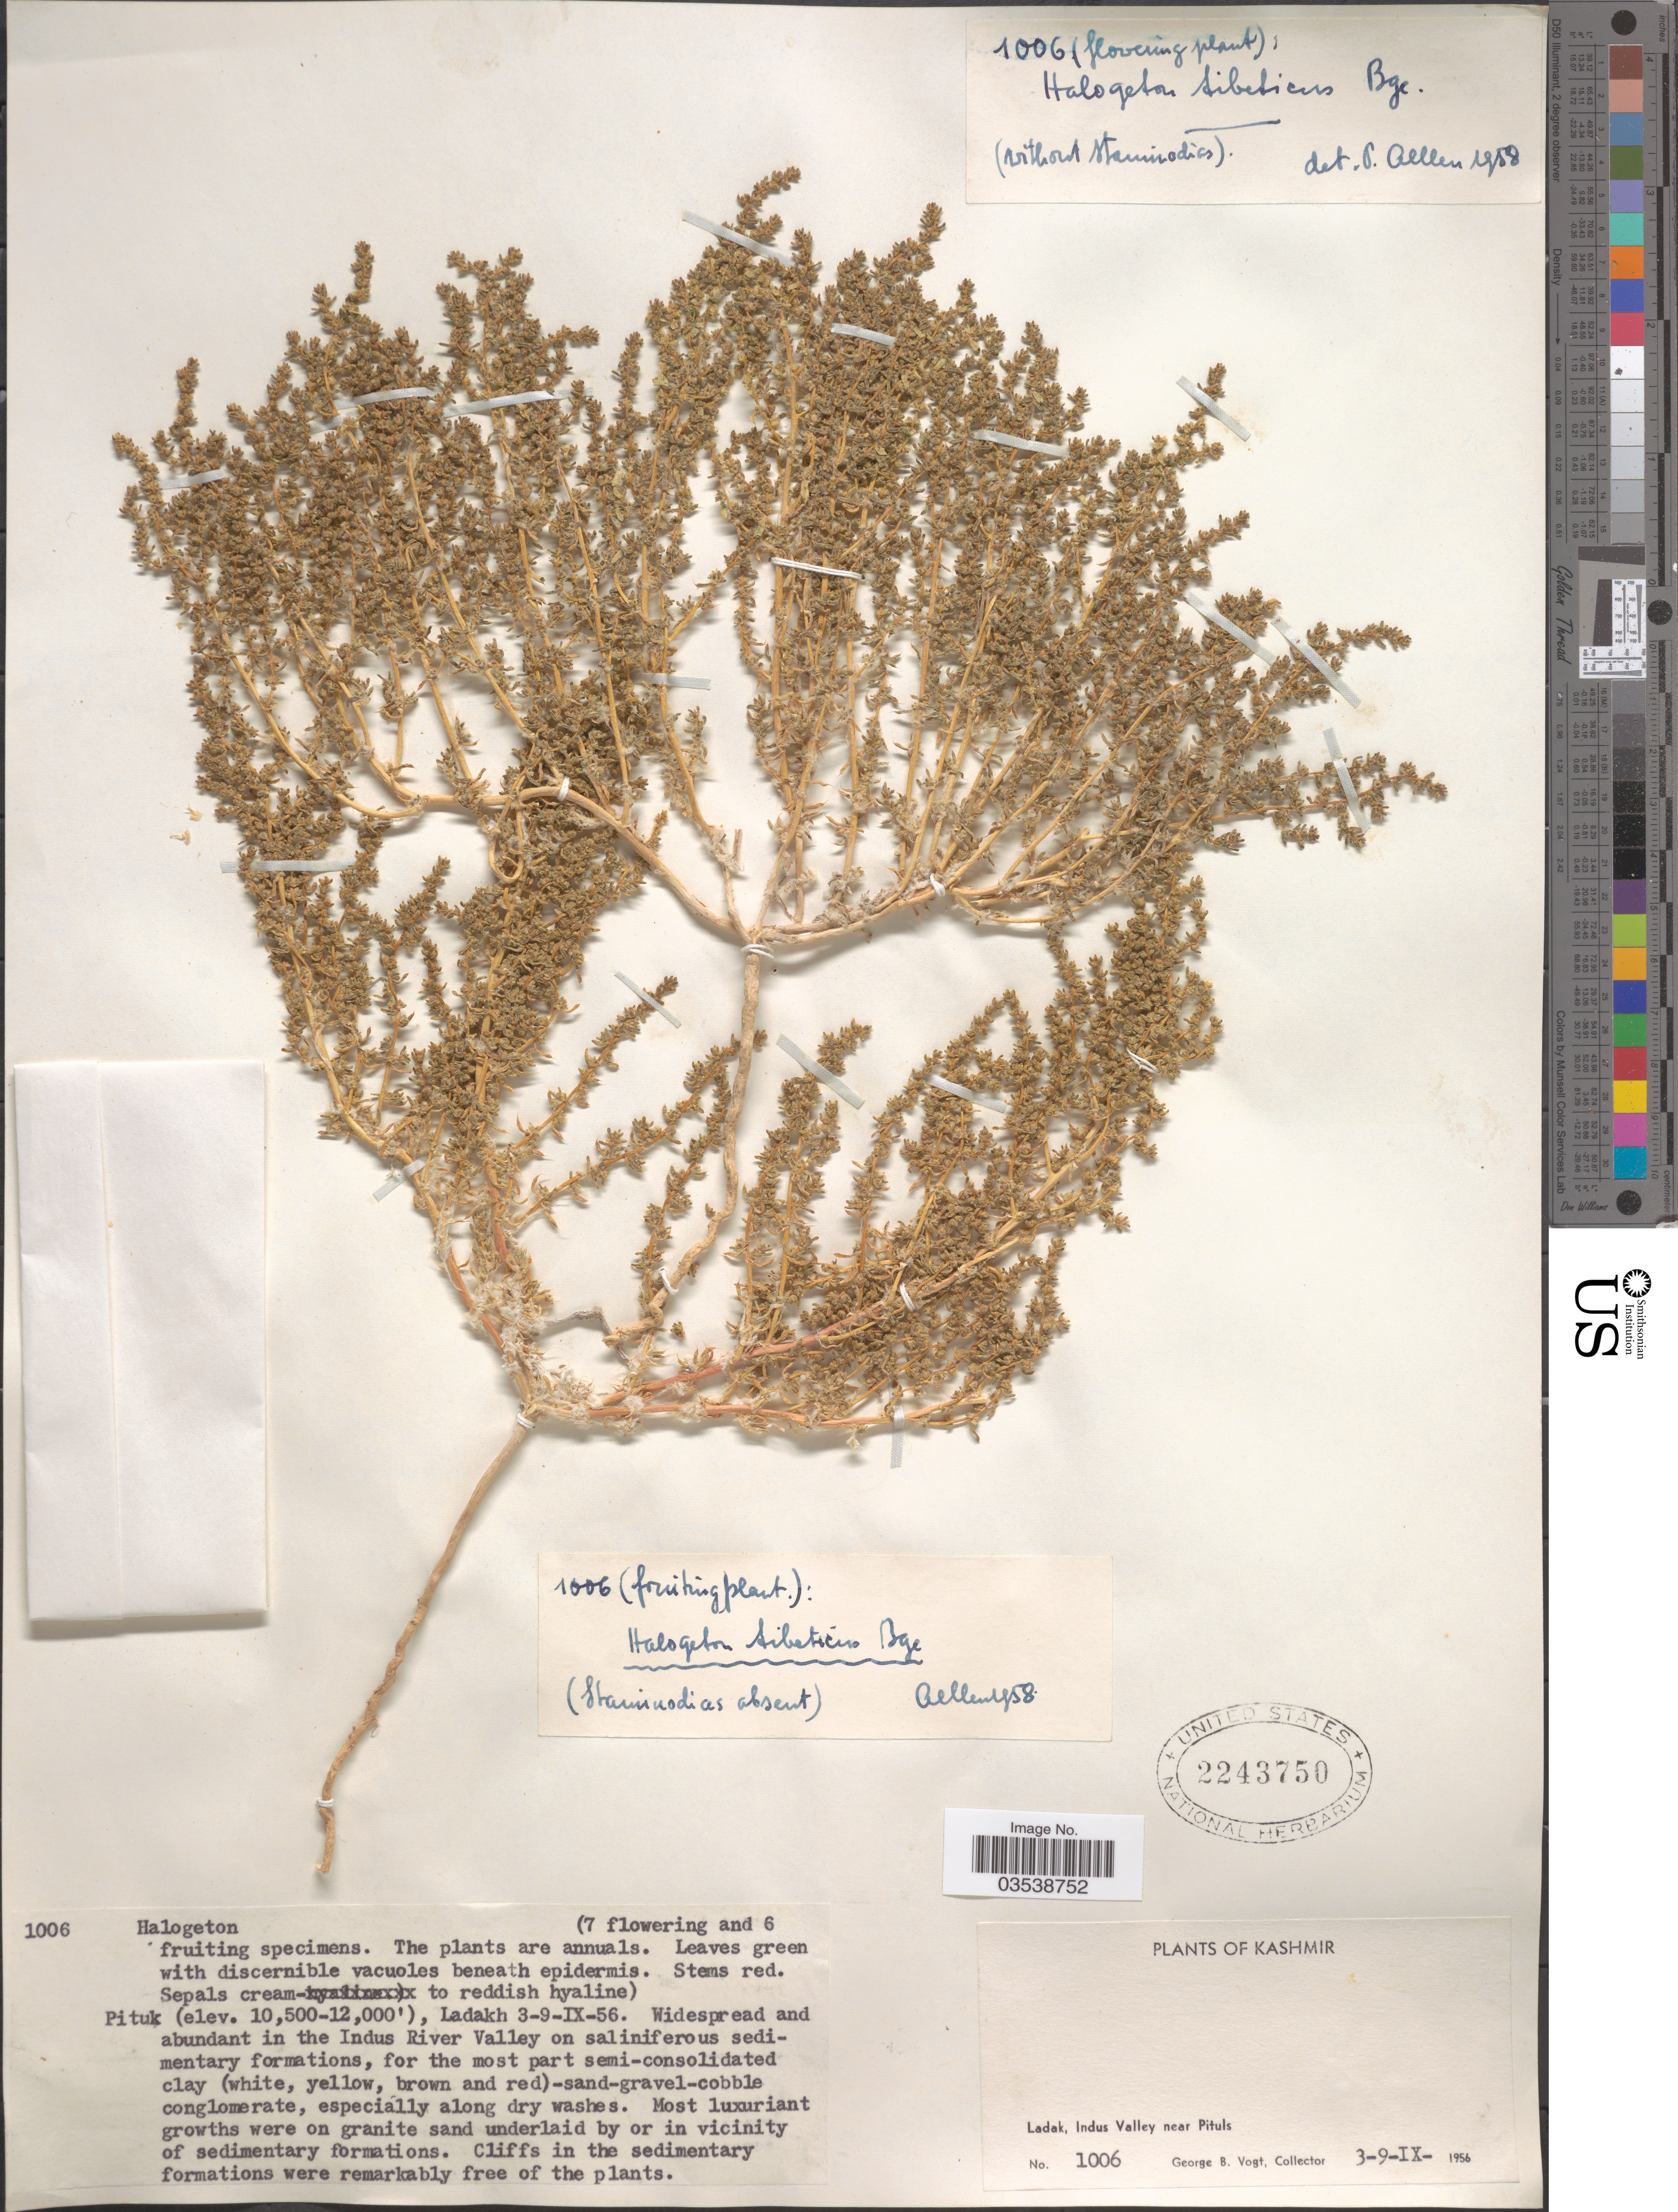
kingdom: Plantae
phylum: Tracheophyta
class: Magnoliopsida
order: Caryophyllales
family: Amaranthaceae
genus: Halogeton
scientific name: Halogeton tibeticus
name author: Bunge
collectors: G. B. Vogt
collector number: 1006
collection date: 1956-09-03/1956-09-09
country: India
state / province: Ladakh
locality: Kashmir. Ladak, Indus Valley near Pituls. Pituk. Indus River Valley.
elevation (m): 3200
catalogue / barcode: US 2243750